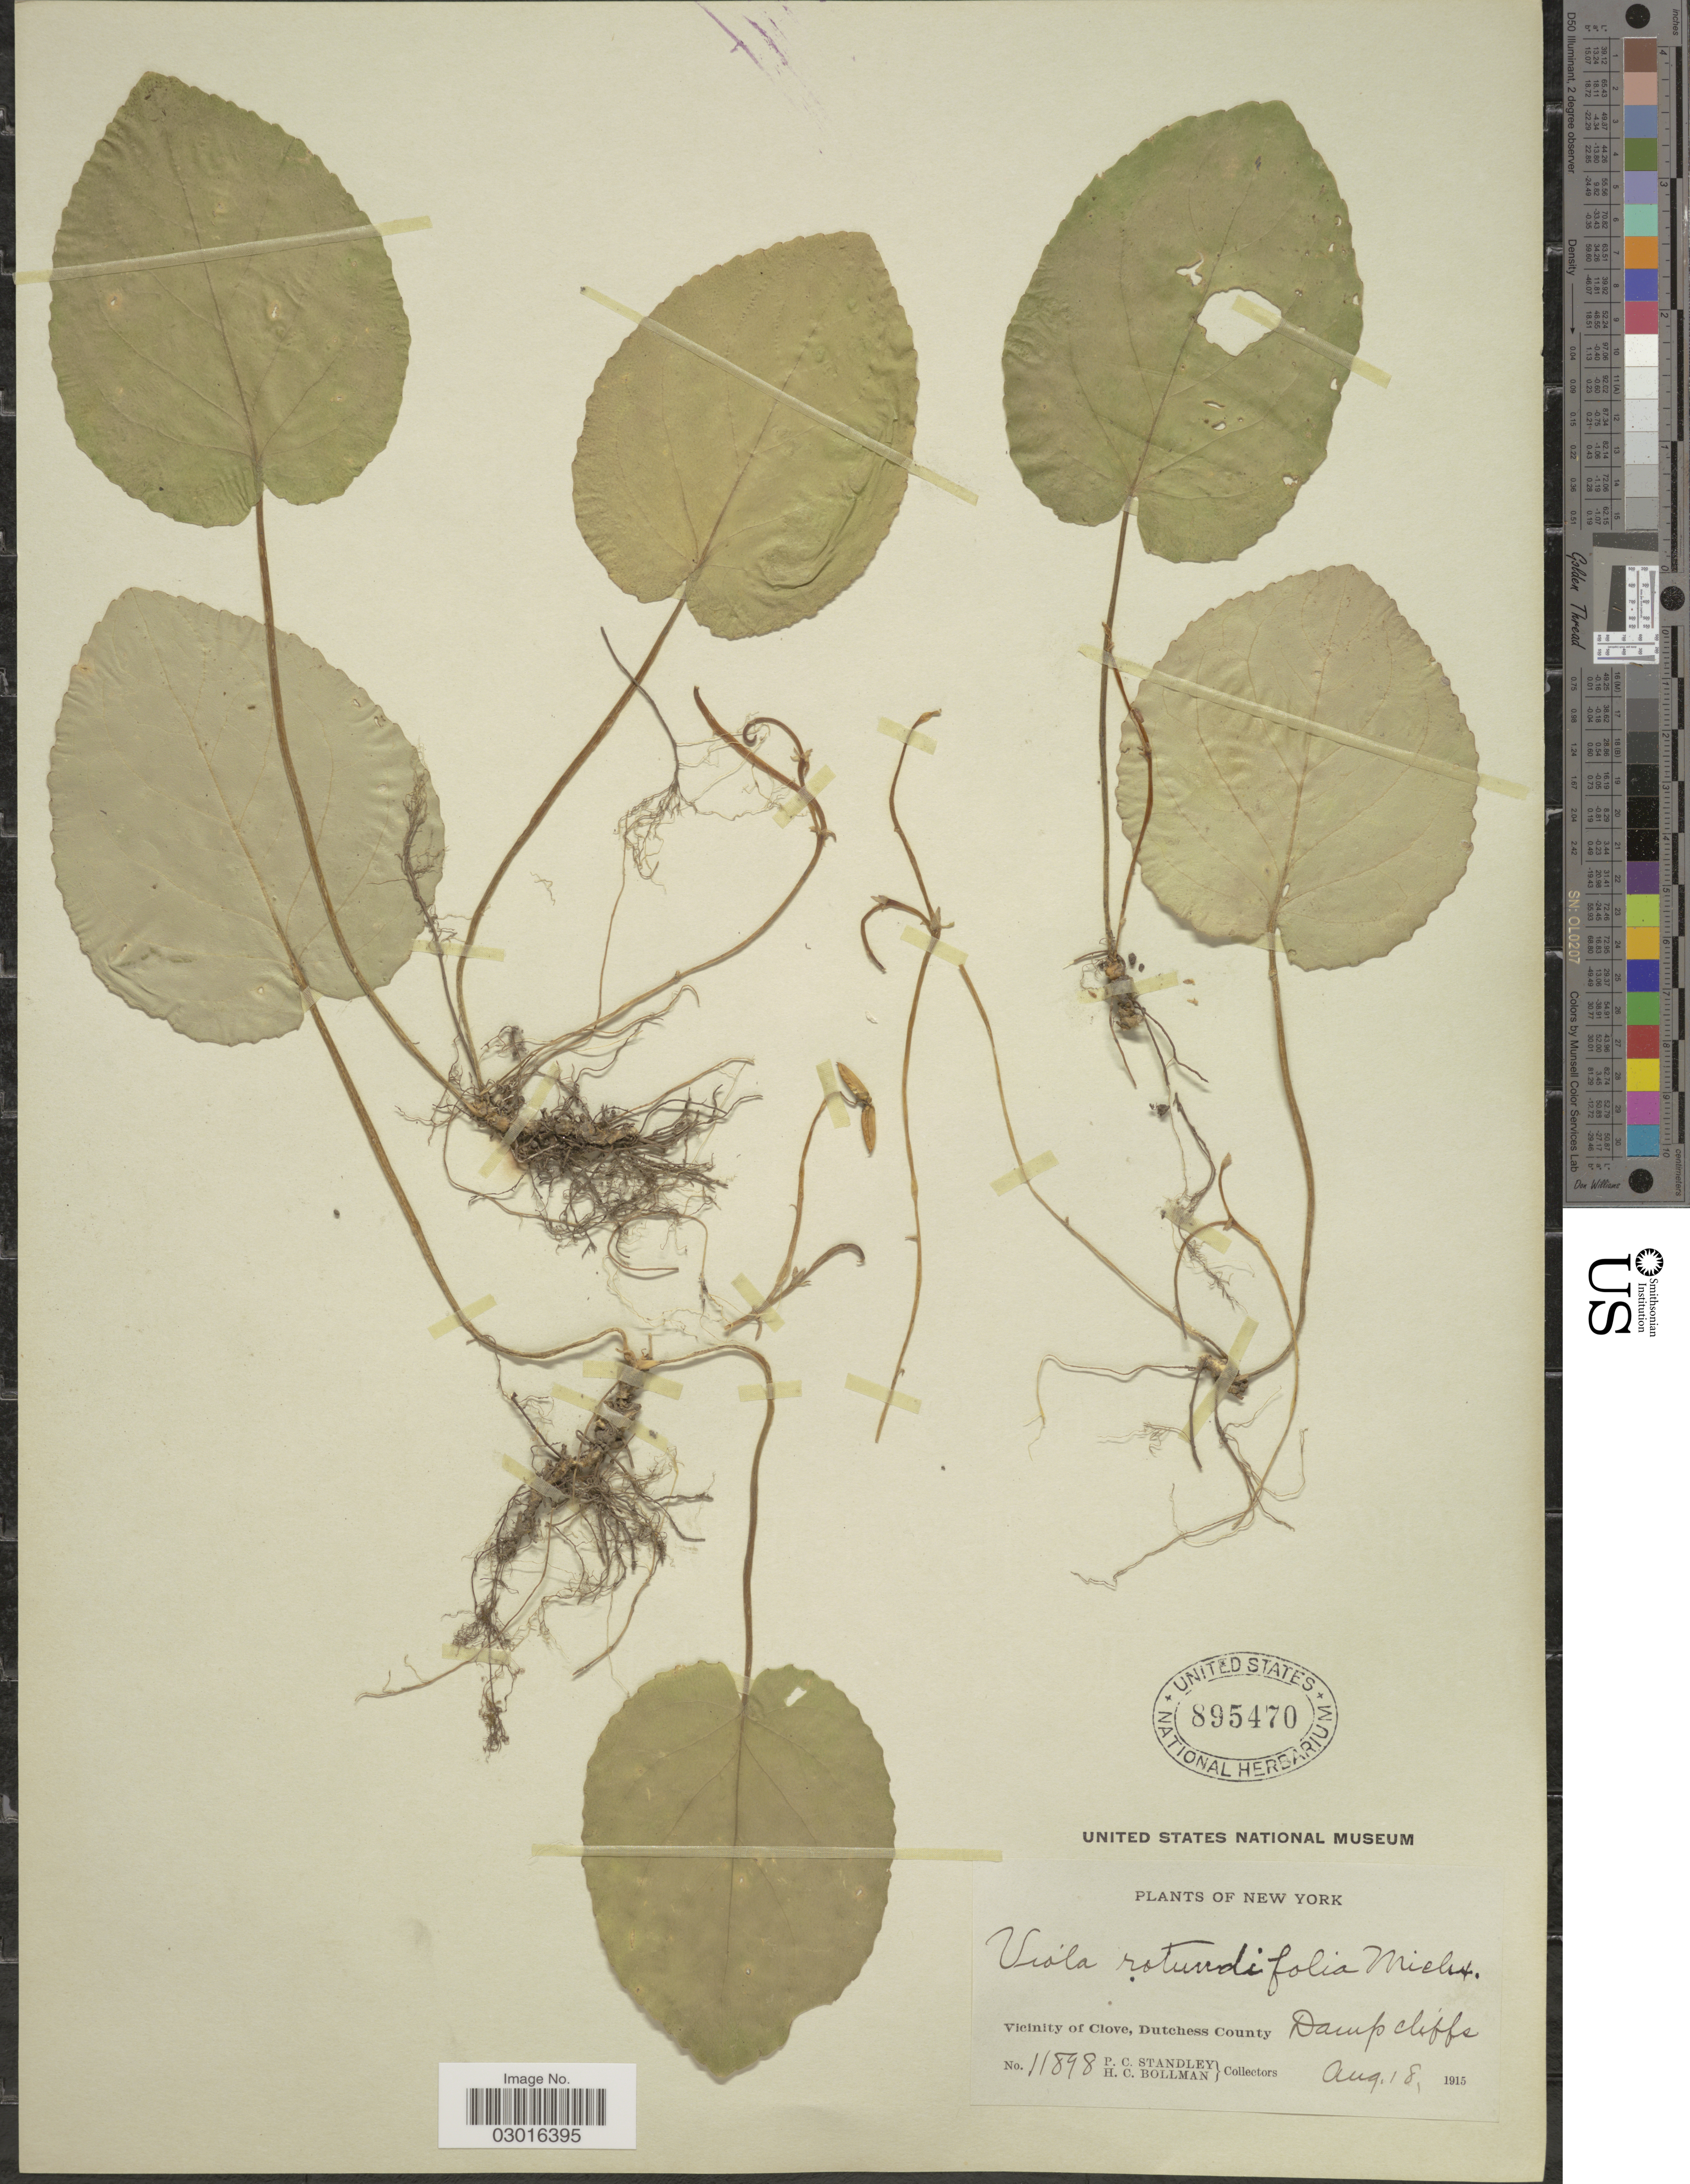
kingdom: Plantae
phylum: Tracheophyta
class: Magnoliopsida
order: Malpighiales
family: Violaceae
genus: Viola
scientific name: Viola rotundifolia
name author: Michx.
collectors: P. C. Standley & H. C. Bollman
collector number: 11898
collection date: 1915-08-18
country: United States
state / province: New York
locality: Vicinity of Clove, Dutchess County.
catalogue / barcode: US 895470